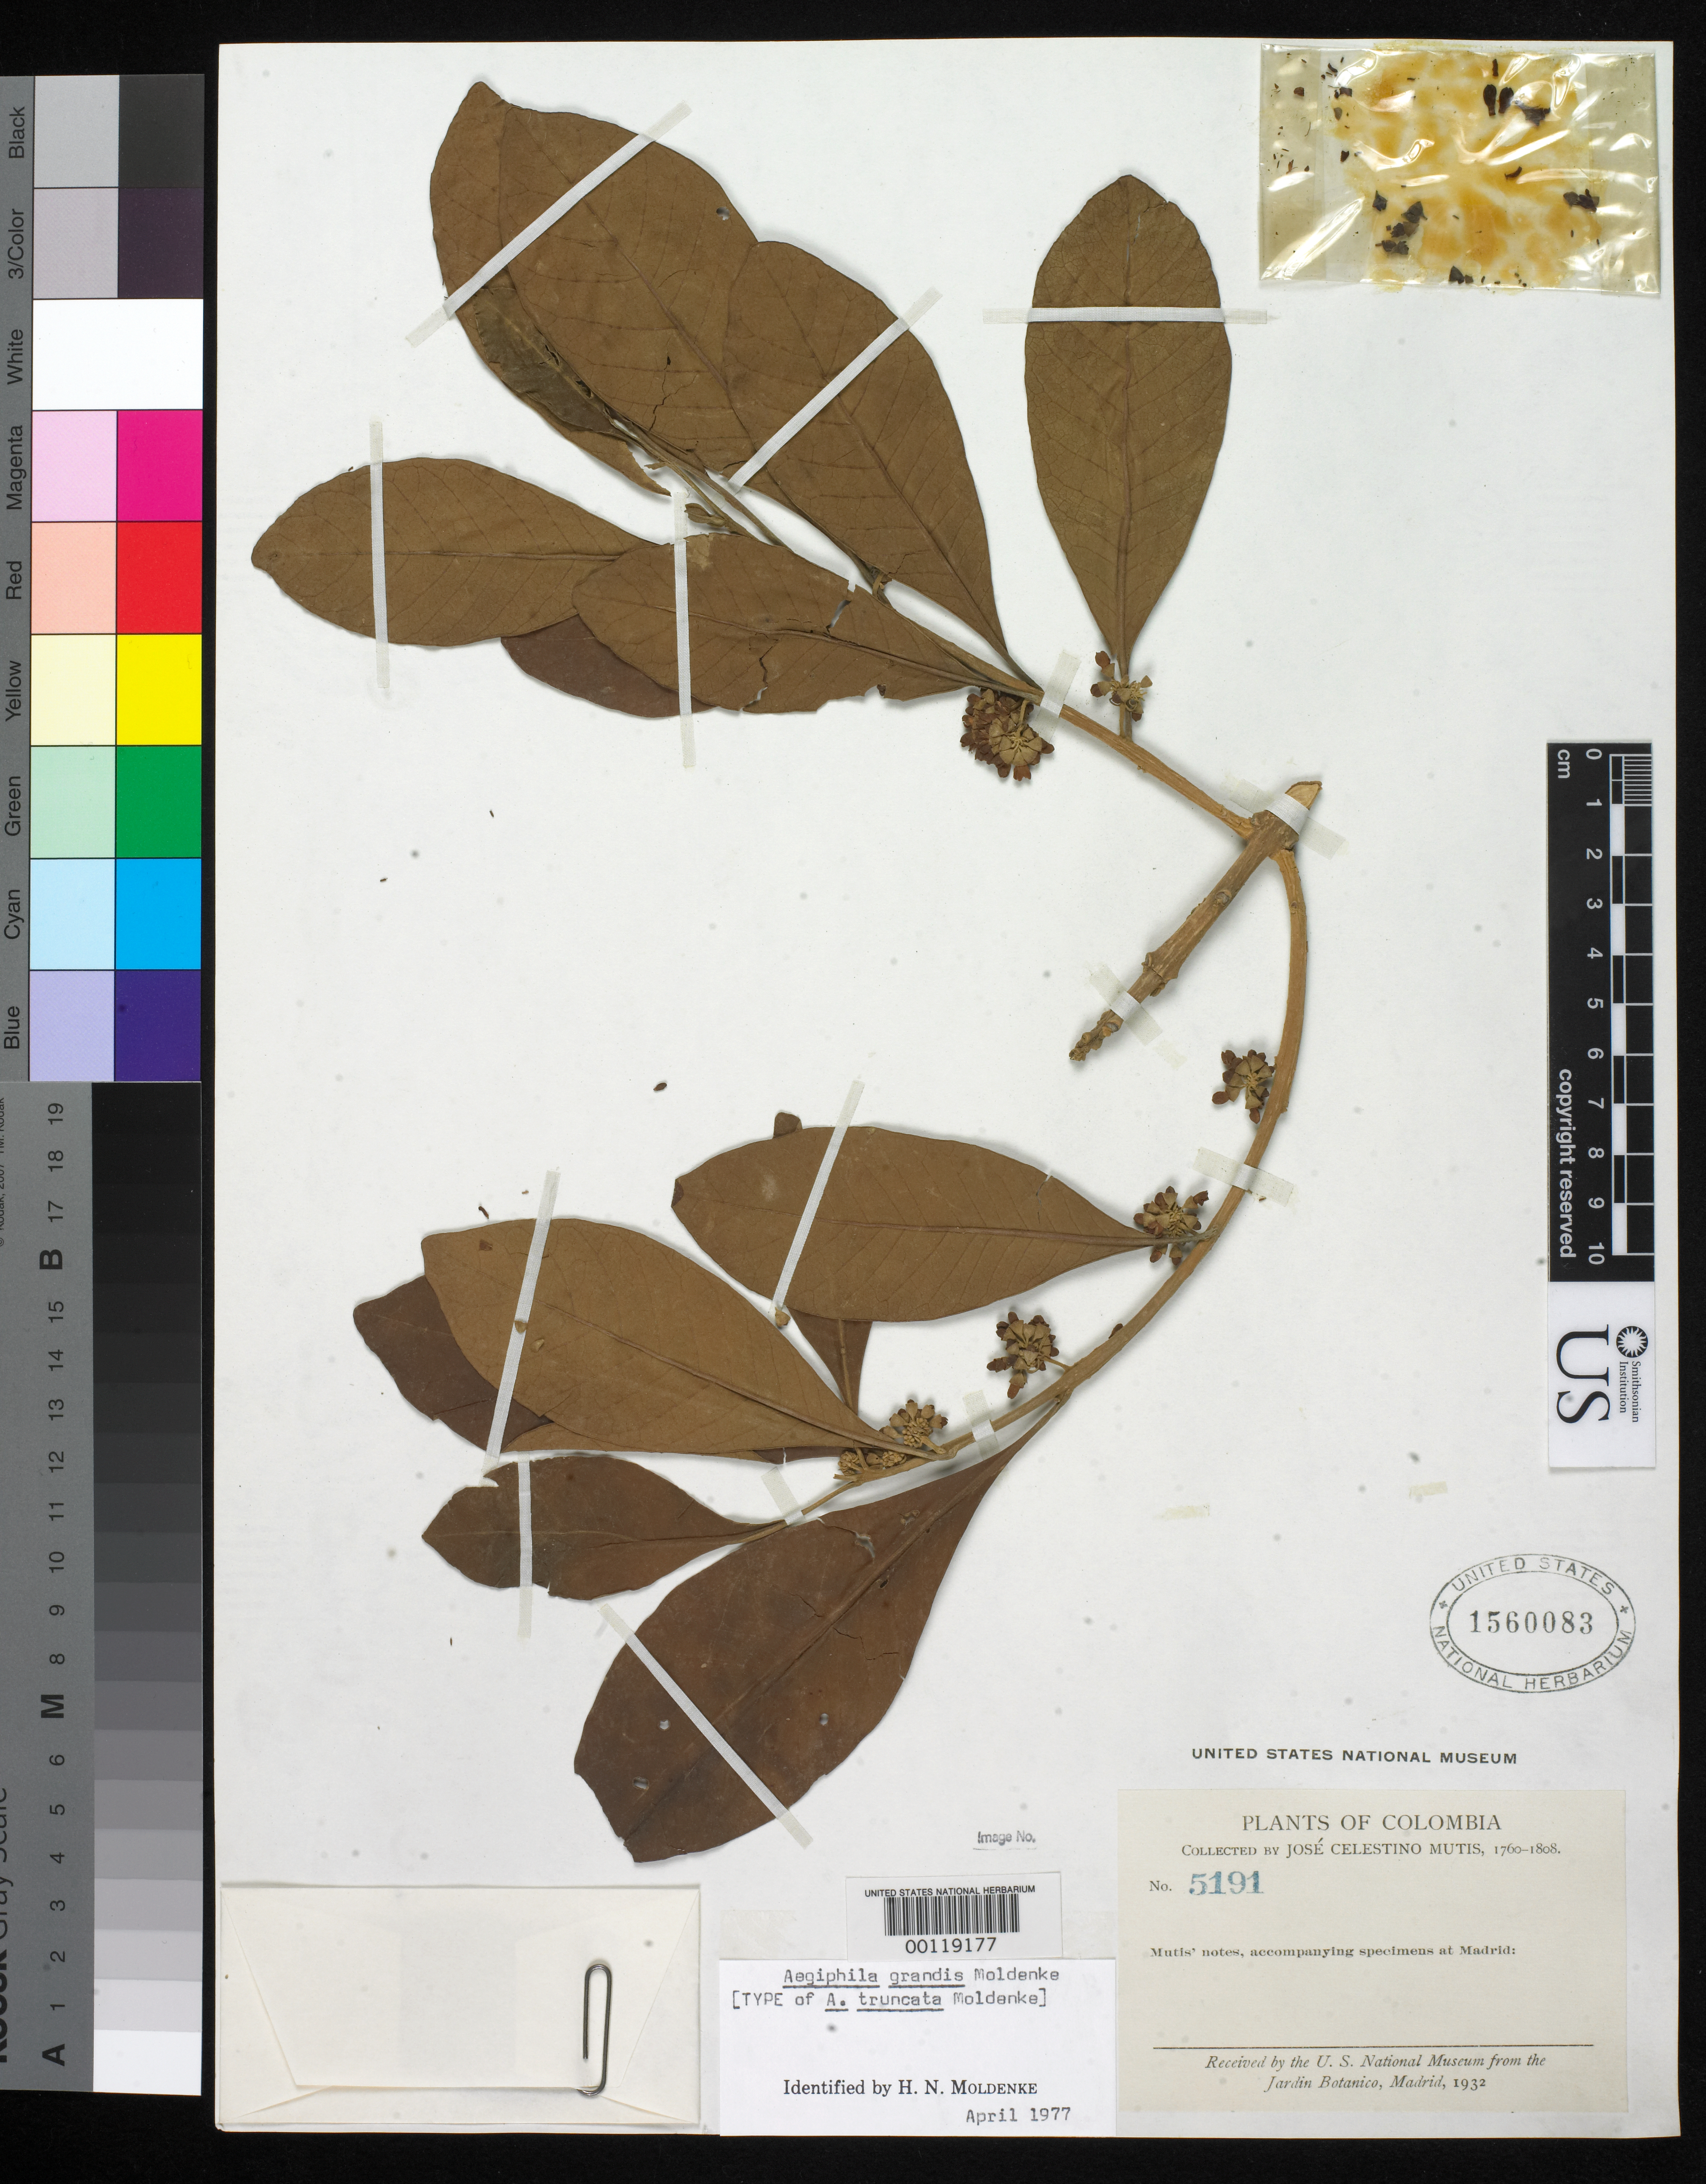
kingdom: Plantae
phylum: Tracheophyta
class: Magnoliopsida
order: Lamiales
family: Lamiaceae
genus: Aegiphila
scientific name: Aegiphila truncata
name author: Moldenke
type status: Holotype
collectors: J. C. B. Mutis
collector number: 5191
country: Colombia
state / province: Cundinamarca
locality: Bogota vicinity.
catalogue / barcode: US 1560083